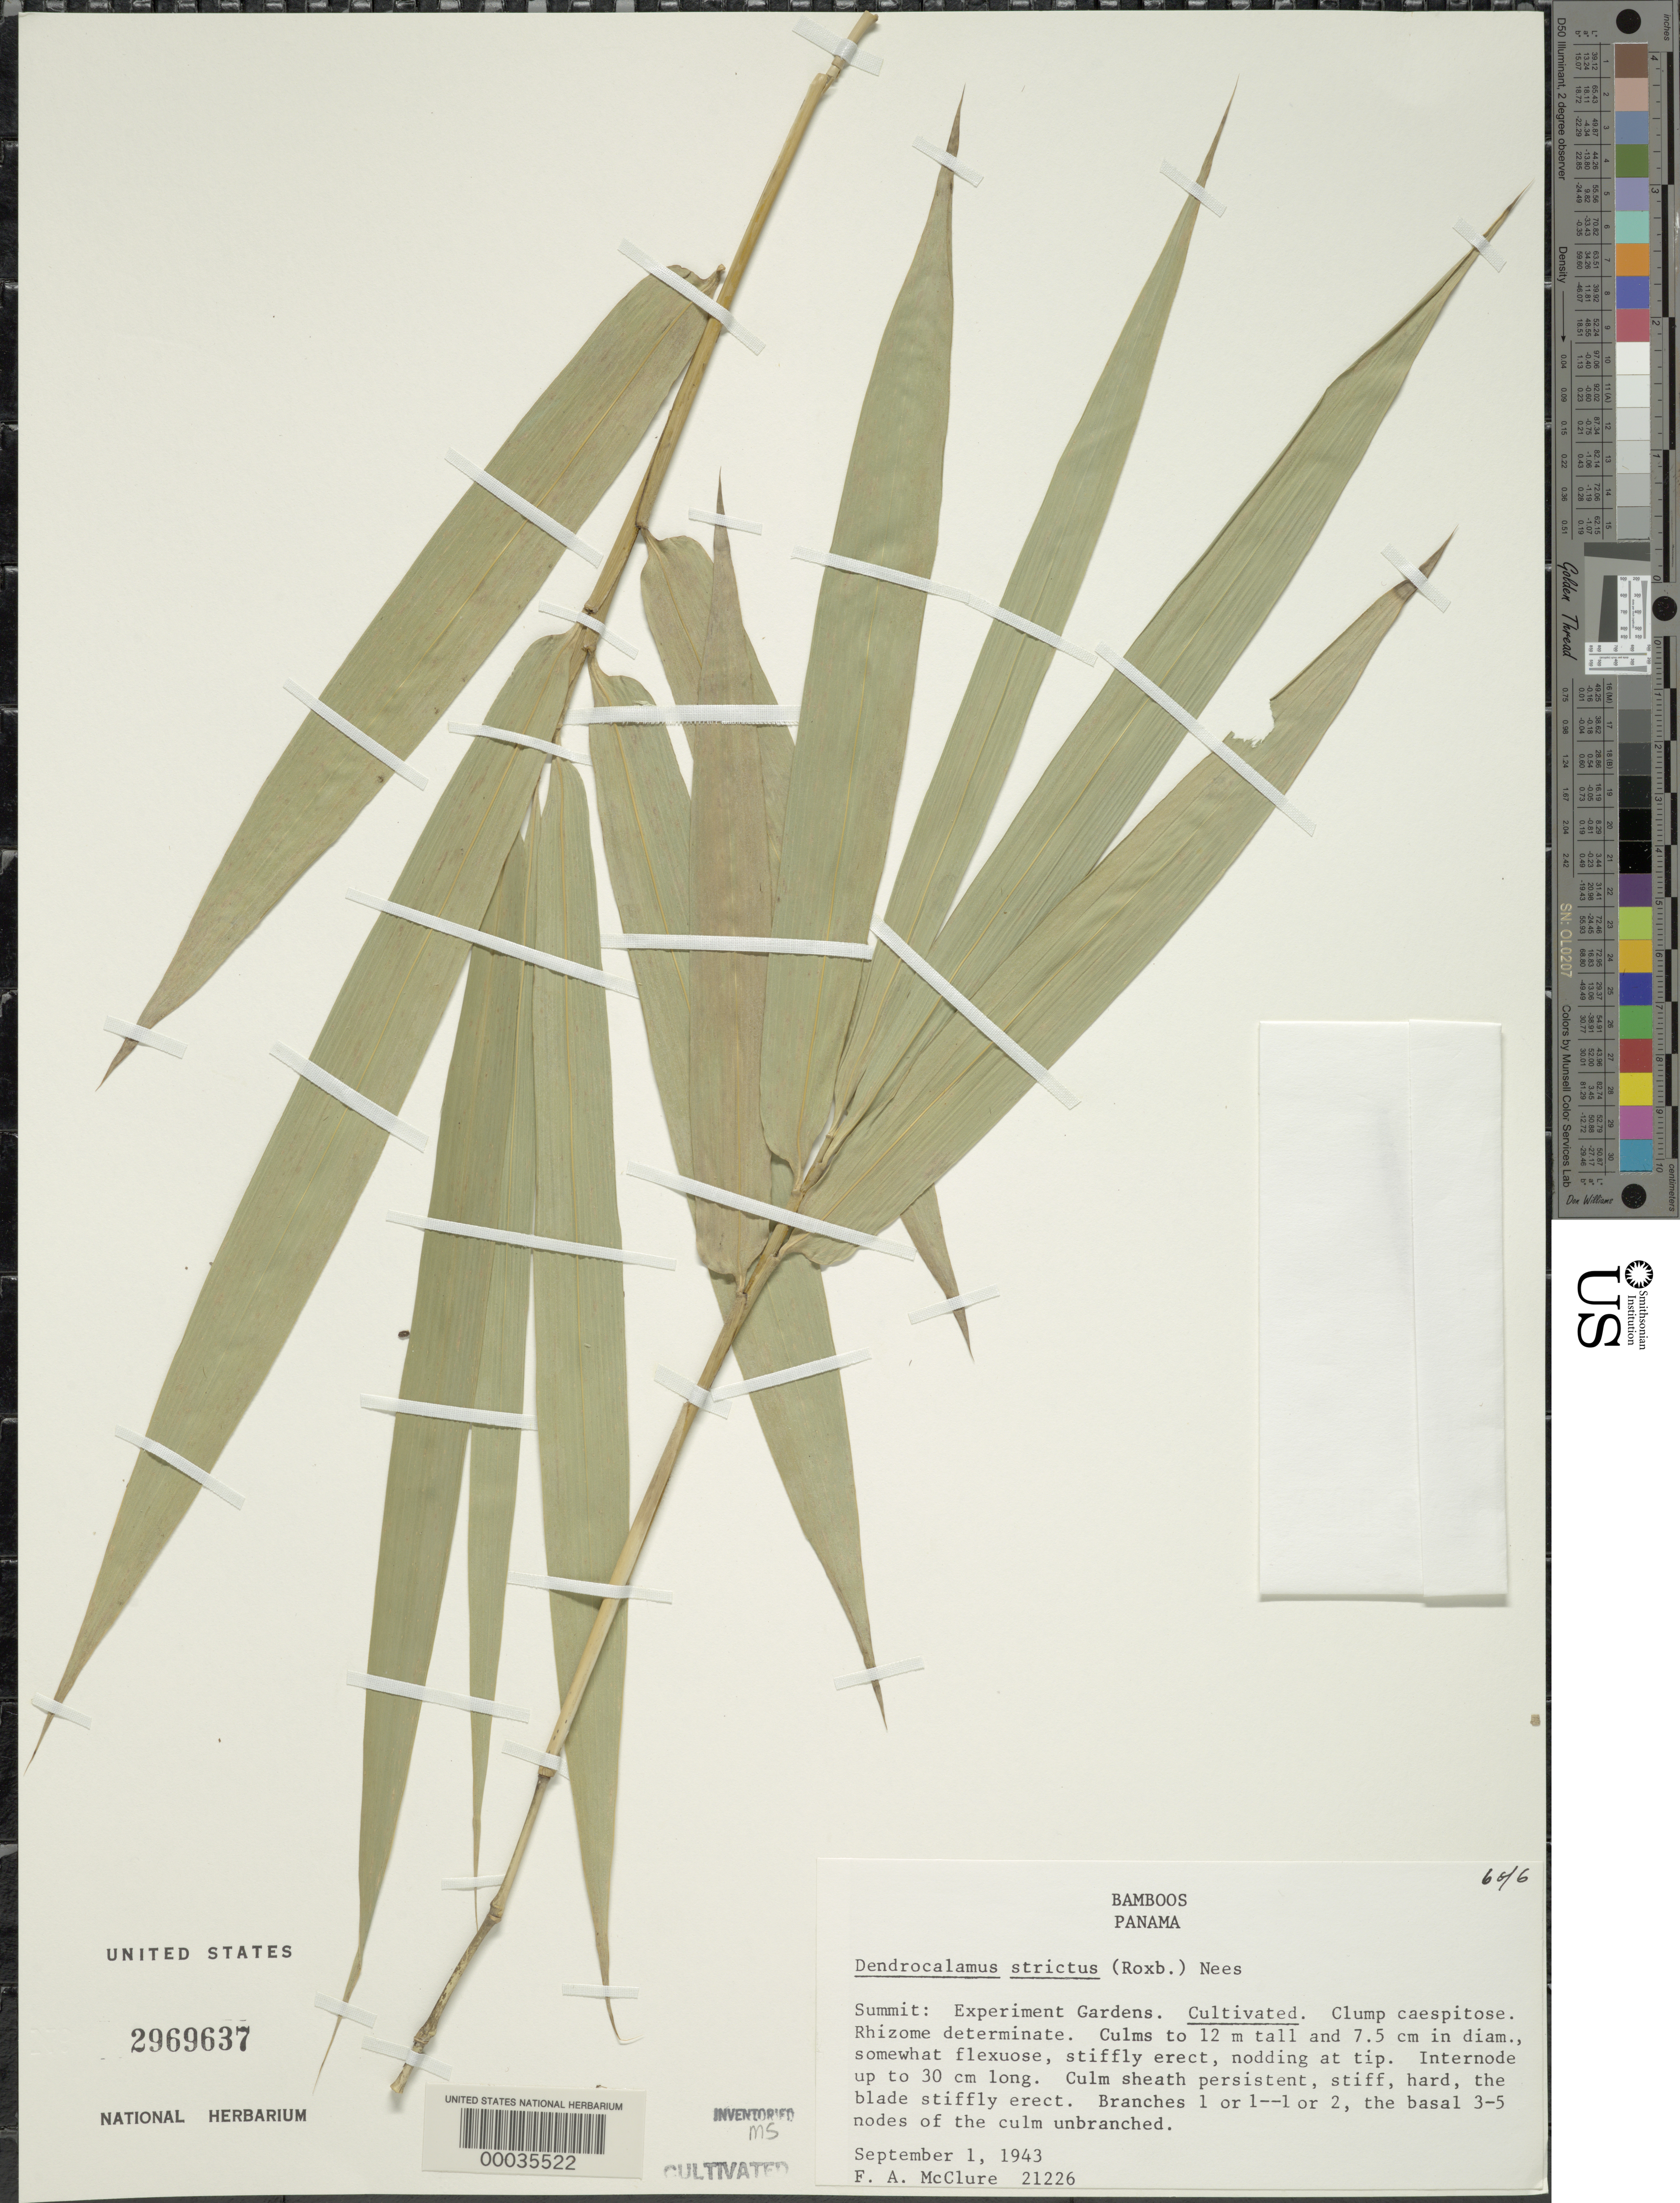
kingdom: Plantae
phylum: Tracheophyta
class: Liliopsida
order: Poales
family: Poaceae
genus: Dendrocalamus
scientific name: Dendrocalamus strictus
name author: (Roxb.) Nees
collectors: F. A. McClure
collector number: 21226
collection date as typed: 01 Sep 1943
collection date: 1943-09-01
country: Panama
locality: Esperimental Garden summit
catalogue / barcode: US 2969637